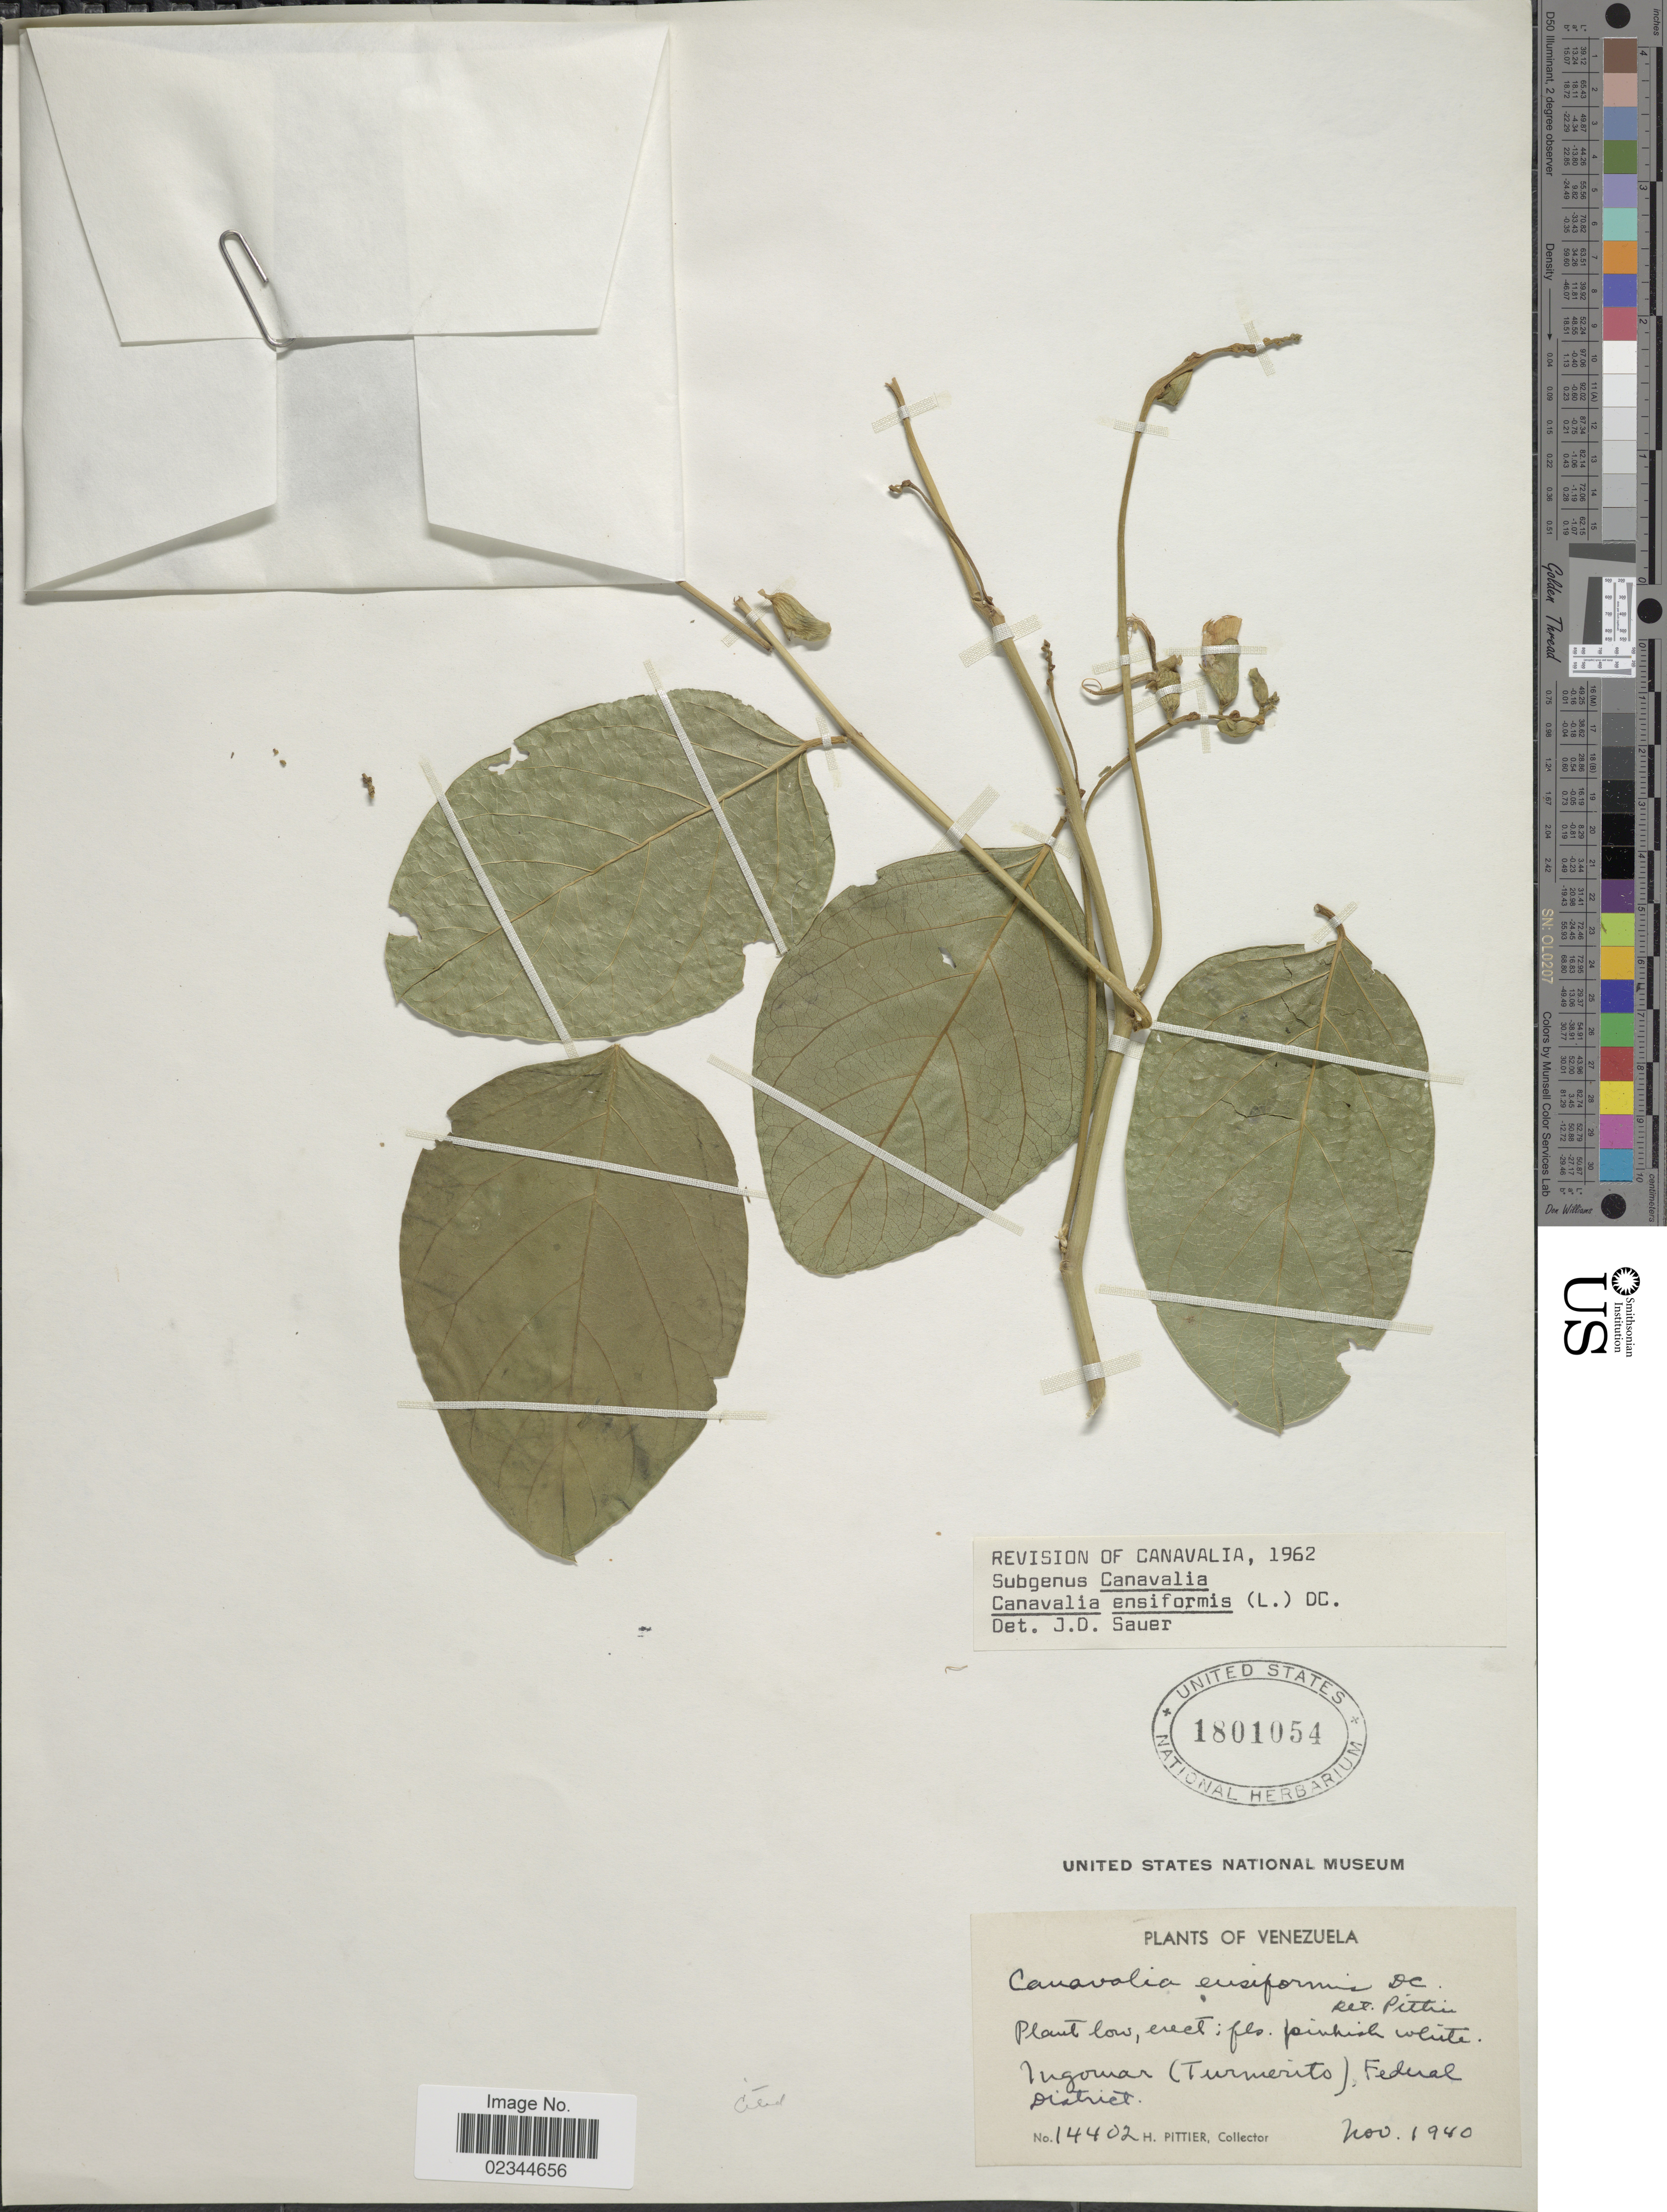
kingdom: Plantae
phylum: Tracheophyta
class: Magnoliopsida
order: Fabales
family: Fabaceae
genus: Canavalia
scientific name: Canavalia ensiformis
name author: (L.) DC.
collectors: H. F. Pittier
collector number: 14402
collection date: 1940-11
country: Venezuela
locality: Ingomar (Turmerito), Federal District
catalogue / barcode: US 1801054